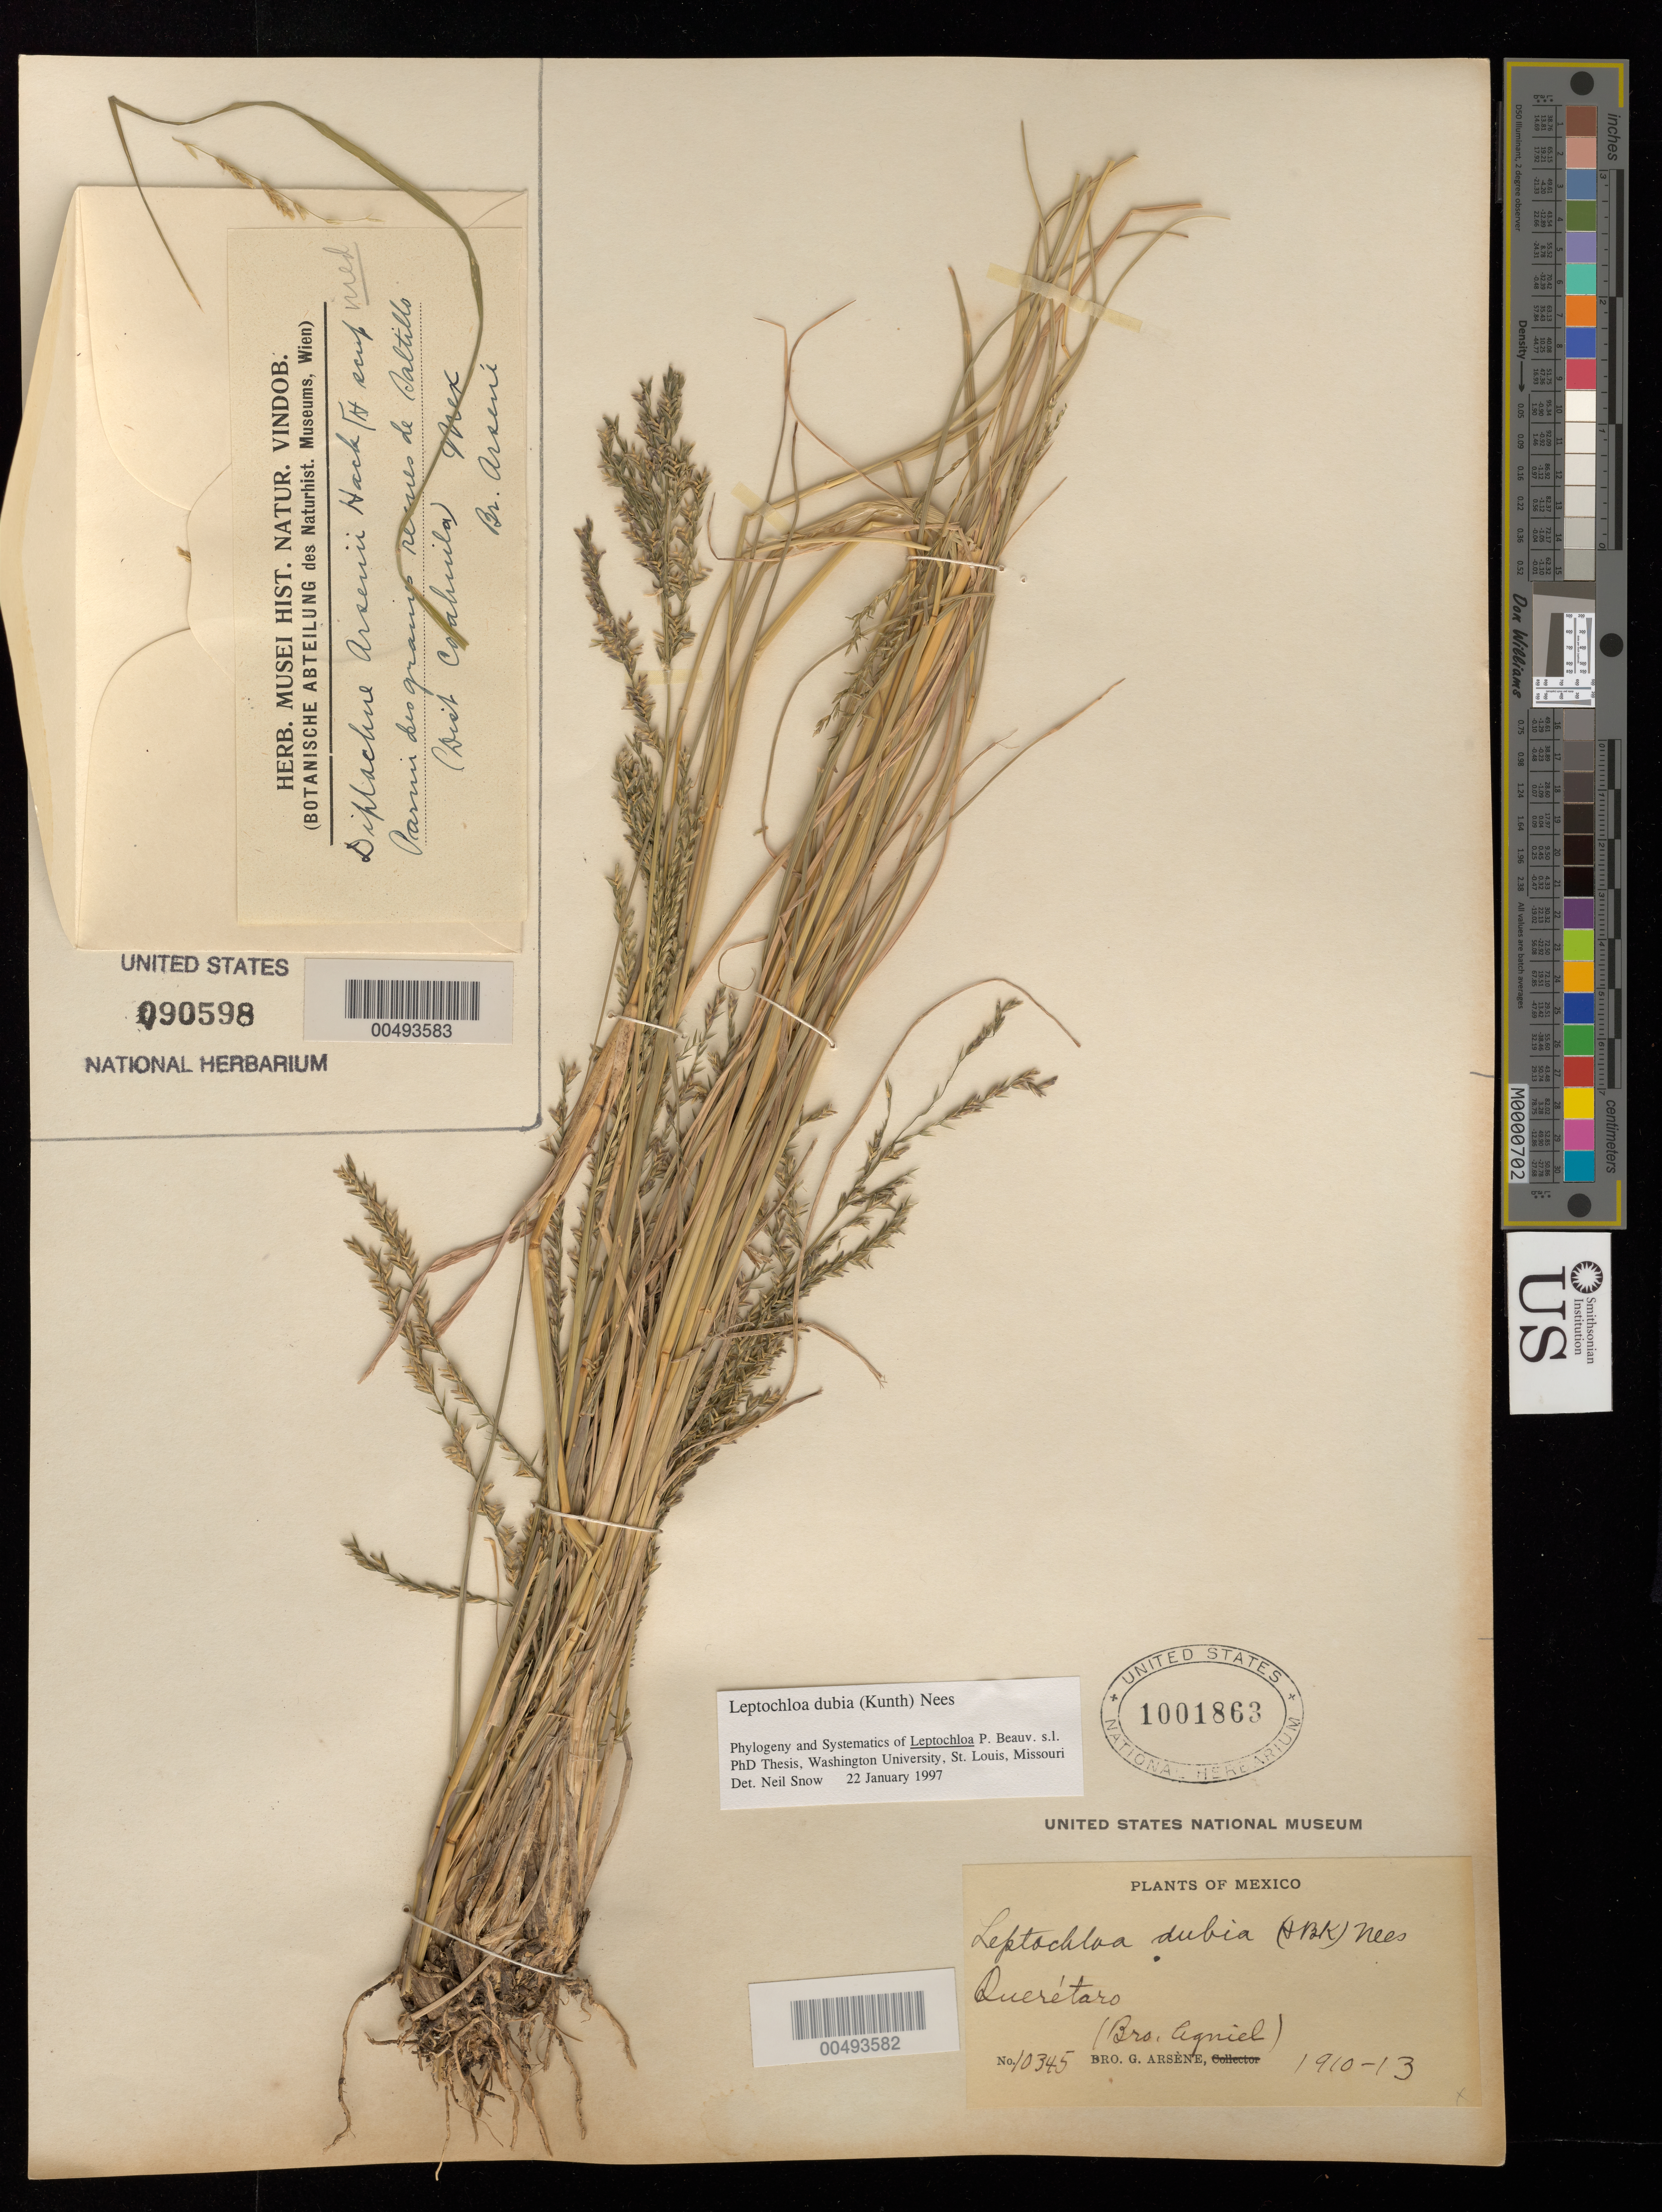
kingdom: Plantae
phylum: Tracheophyta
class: Liliopsida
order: Poales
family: Poaceae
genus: Leptochloa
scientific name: Leptochloa dubia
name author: (Kunth) Nees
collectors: Bro. G. Arsène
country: Mexico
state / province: Coahuila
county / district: Coahuila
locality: Saltillo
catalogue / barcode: US 90598